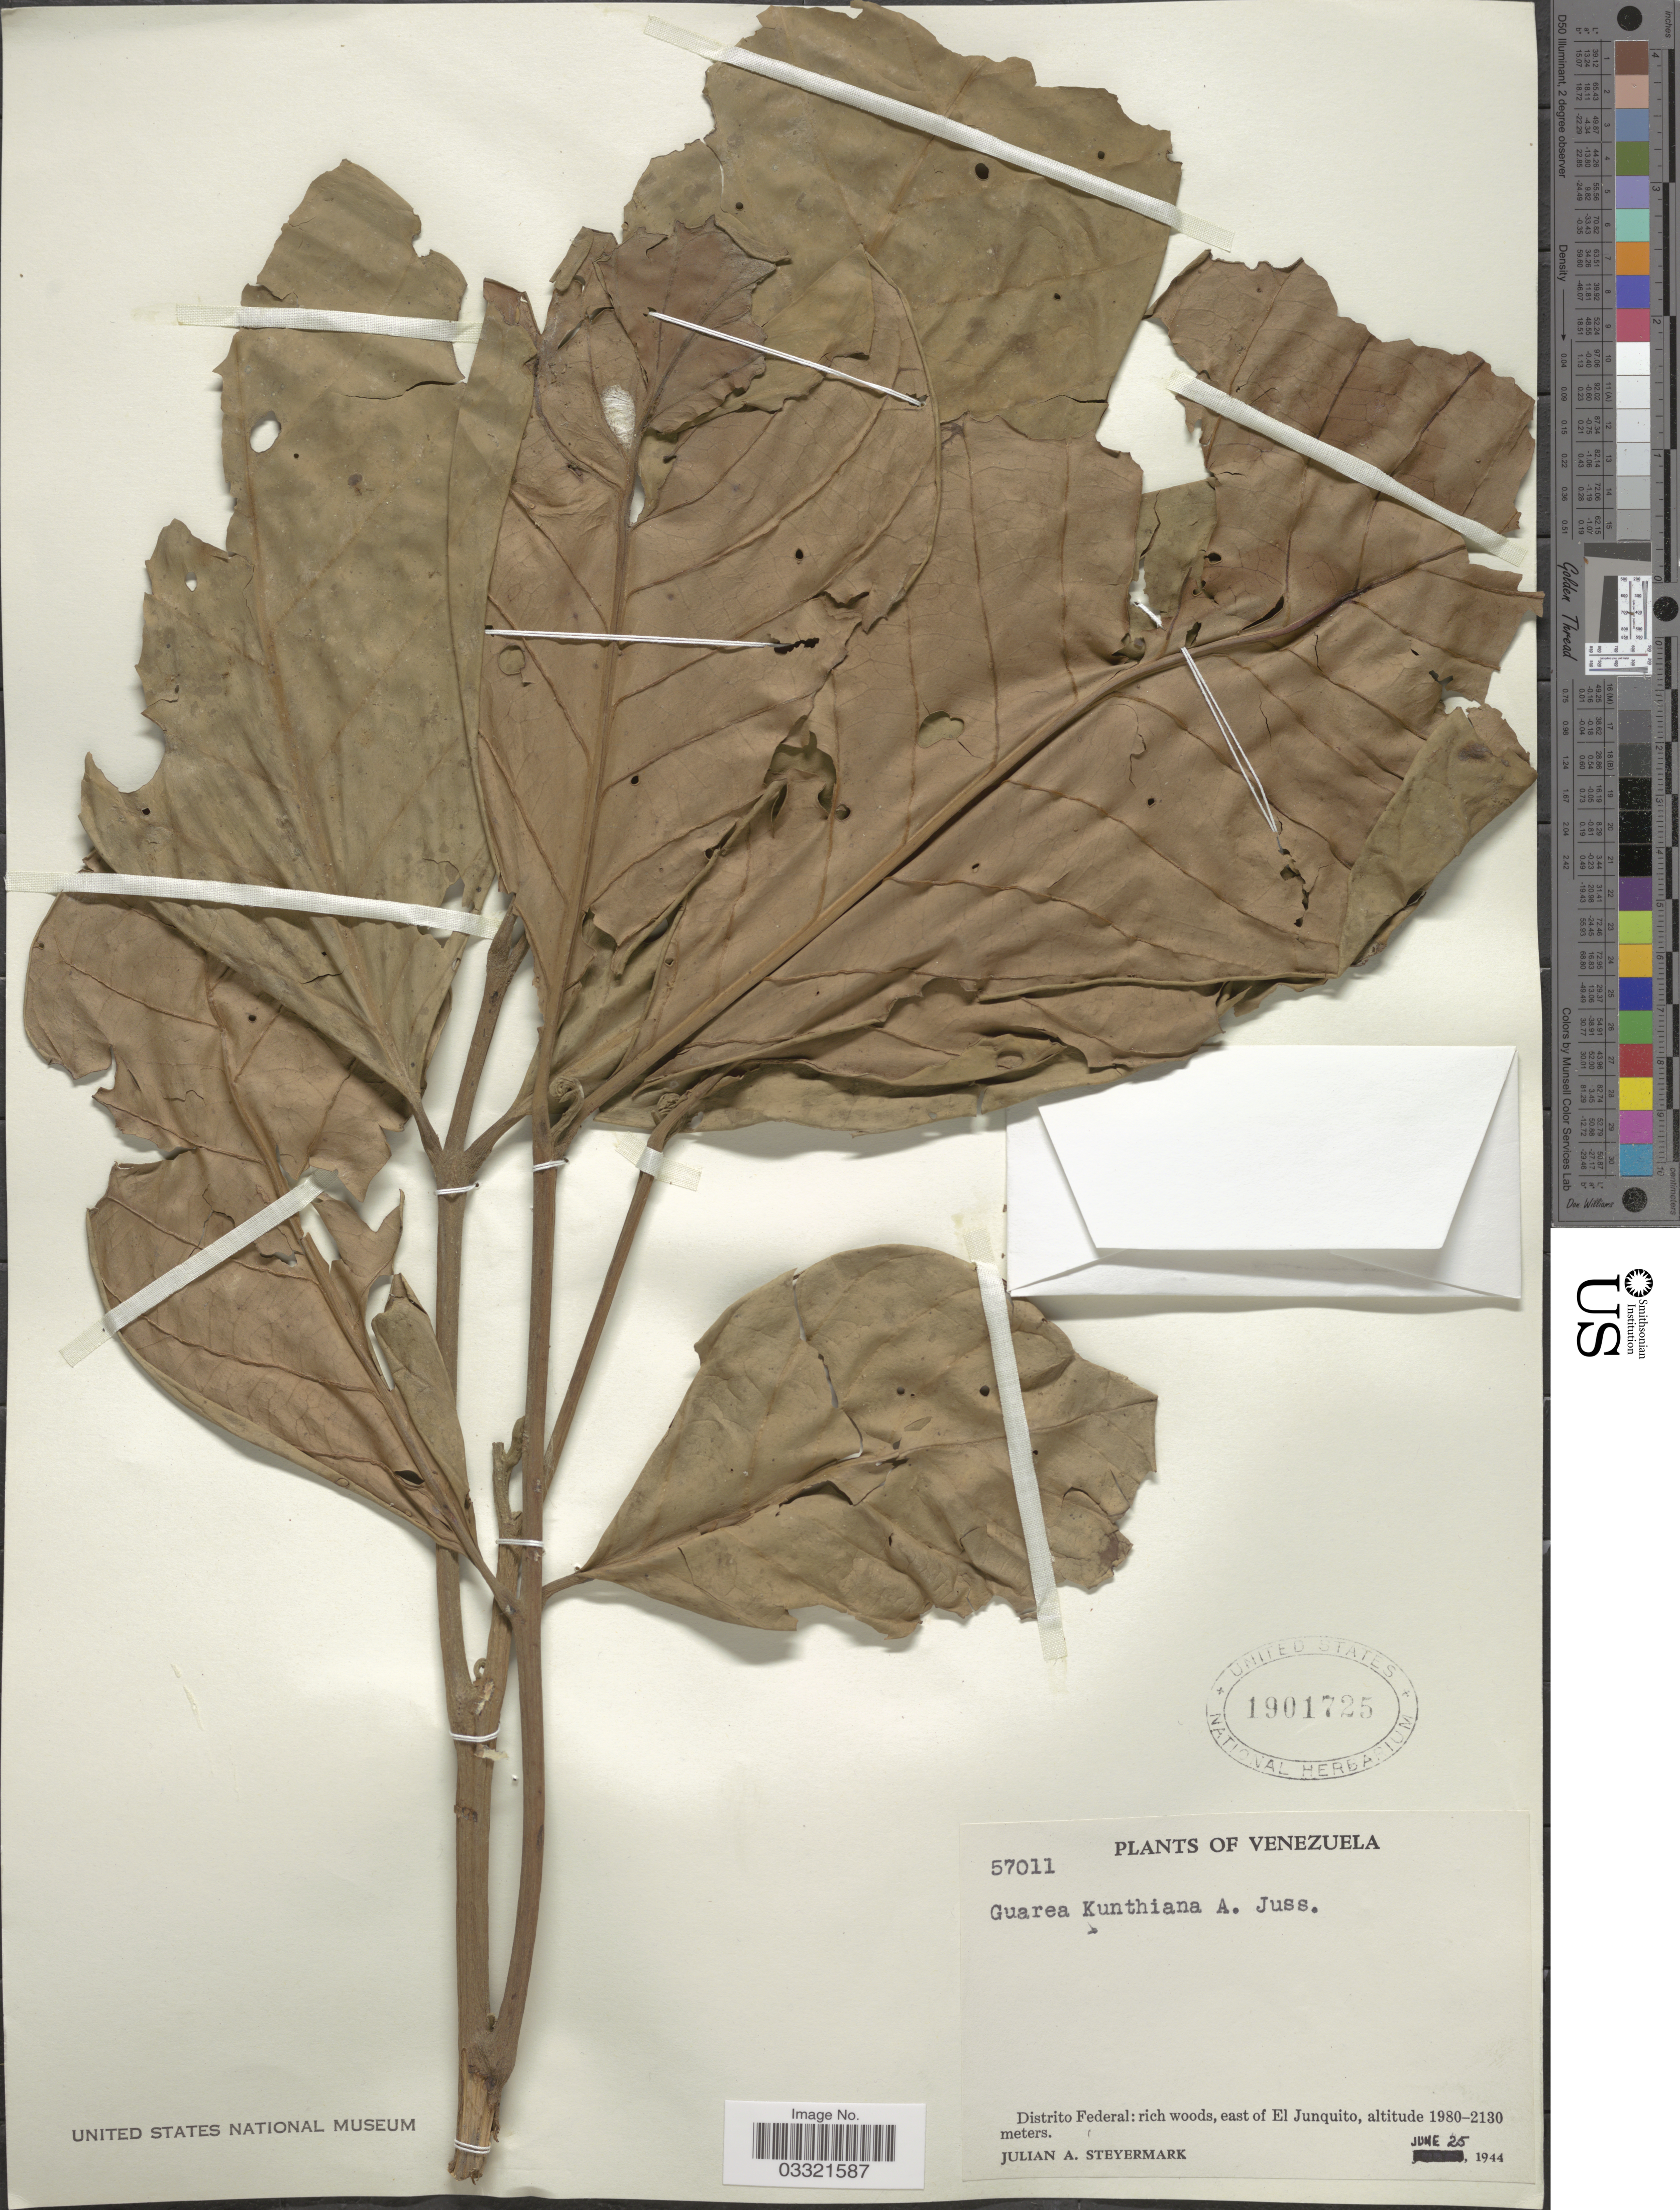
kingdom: Plantae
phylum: Tracheophyta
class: Magnoliopsida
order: Sapindales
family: Meliaceae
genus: Guarea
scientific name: Guarea kunthiana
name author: A. Juss.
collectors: J. Steyermark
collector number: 57011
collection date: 1944-06-25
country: Venezuela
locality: Distrito Federal: rich woods, east of El Junquito.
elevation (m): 1980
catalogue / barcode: US 1901725